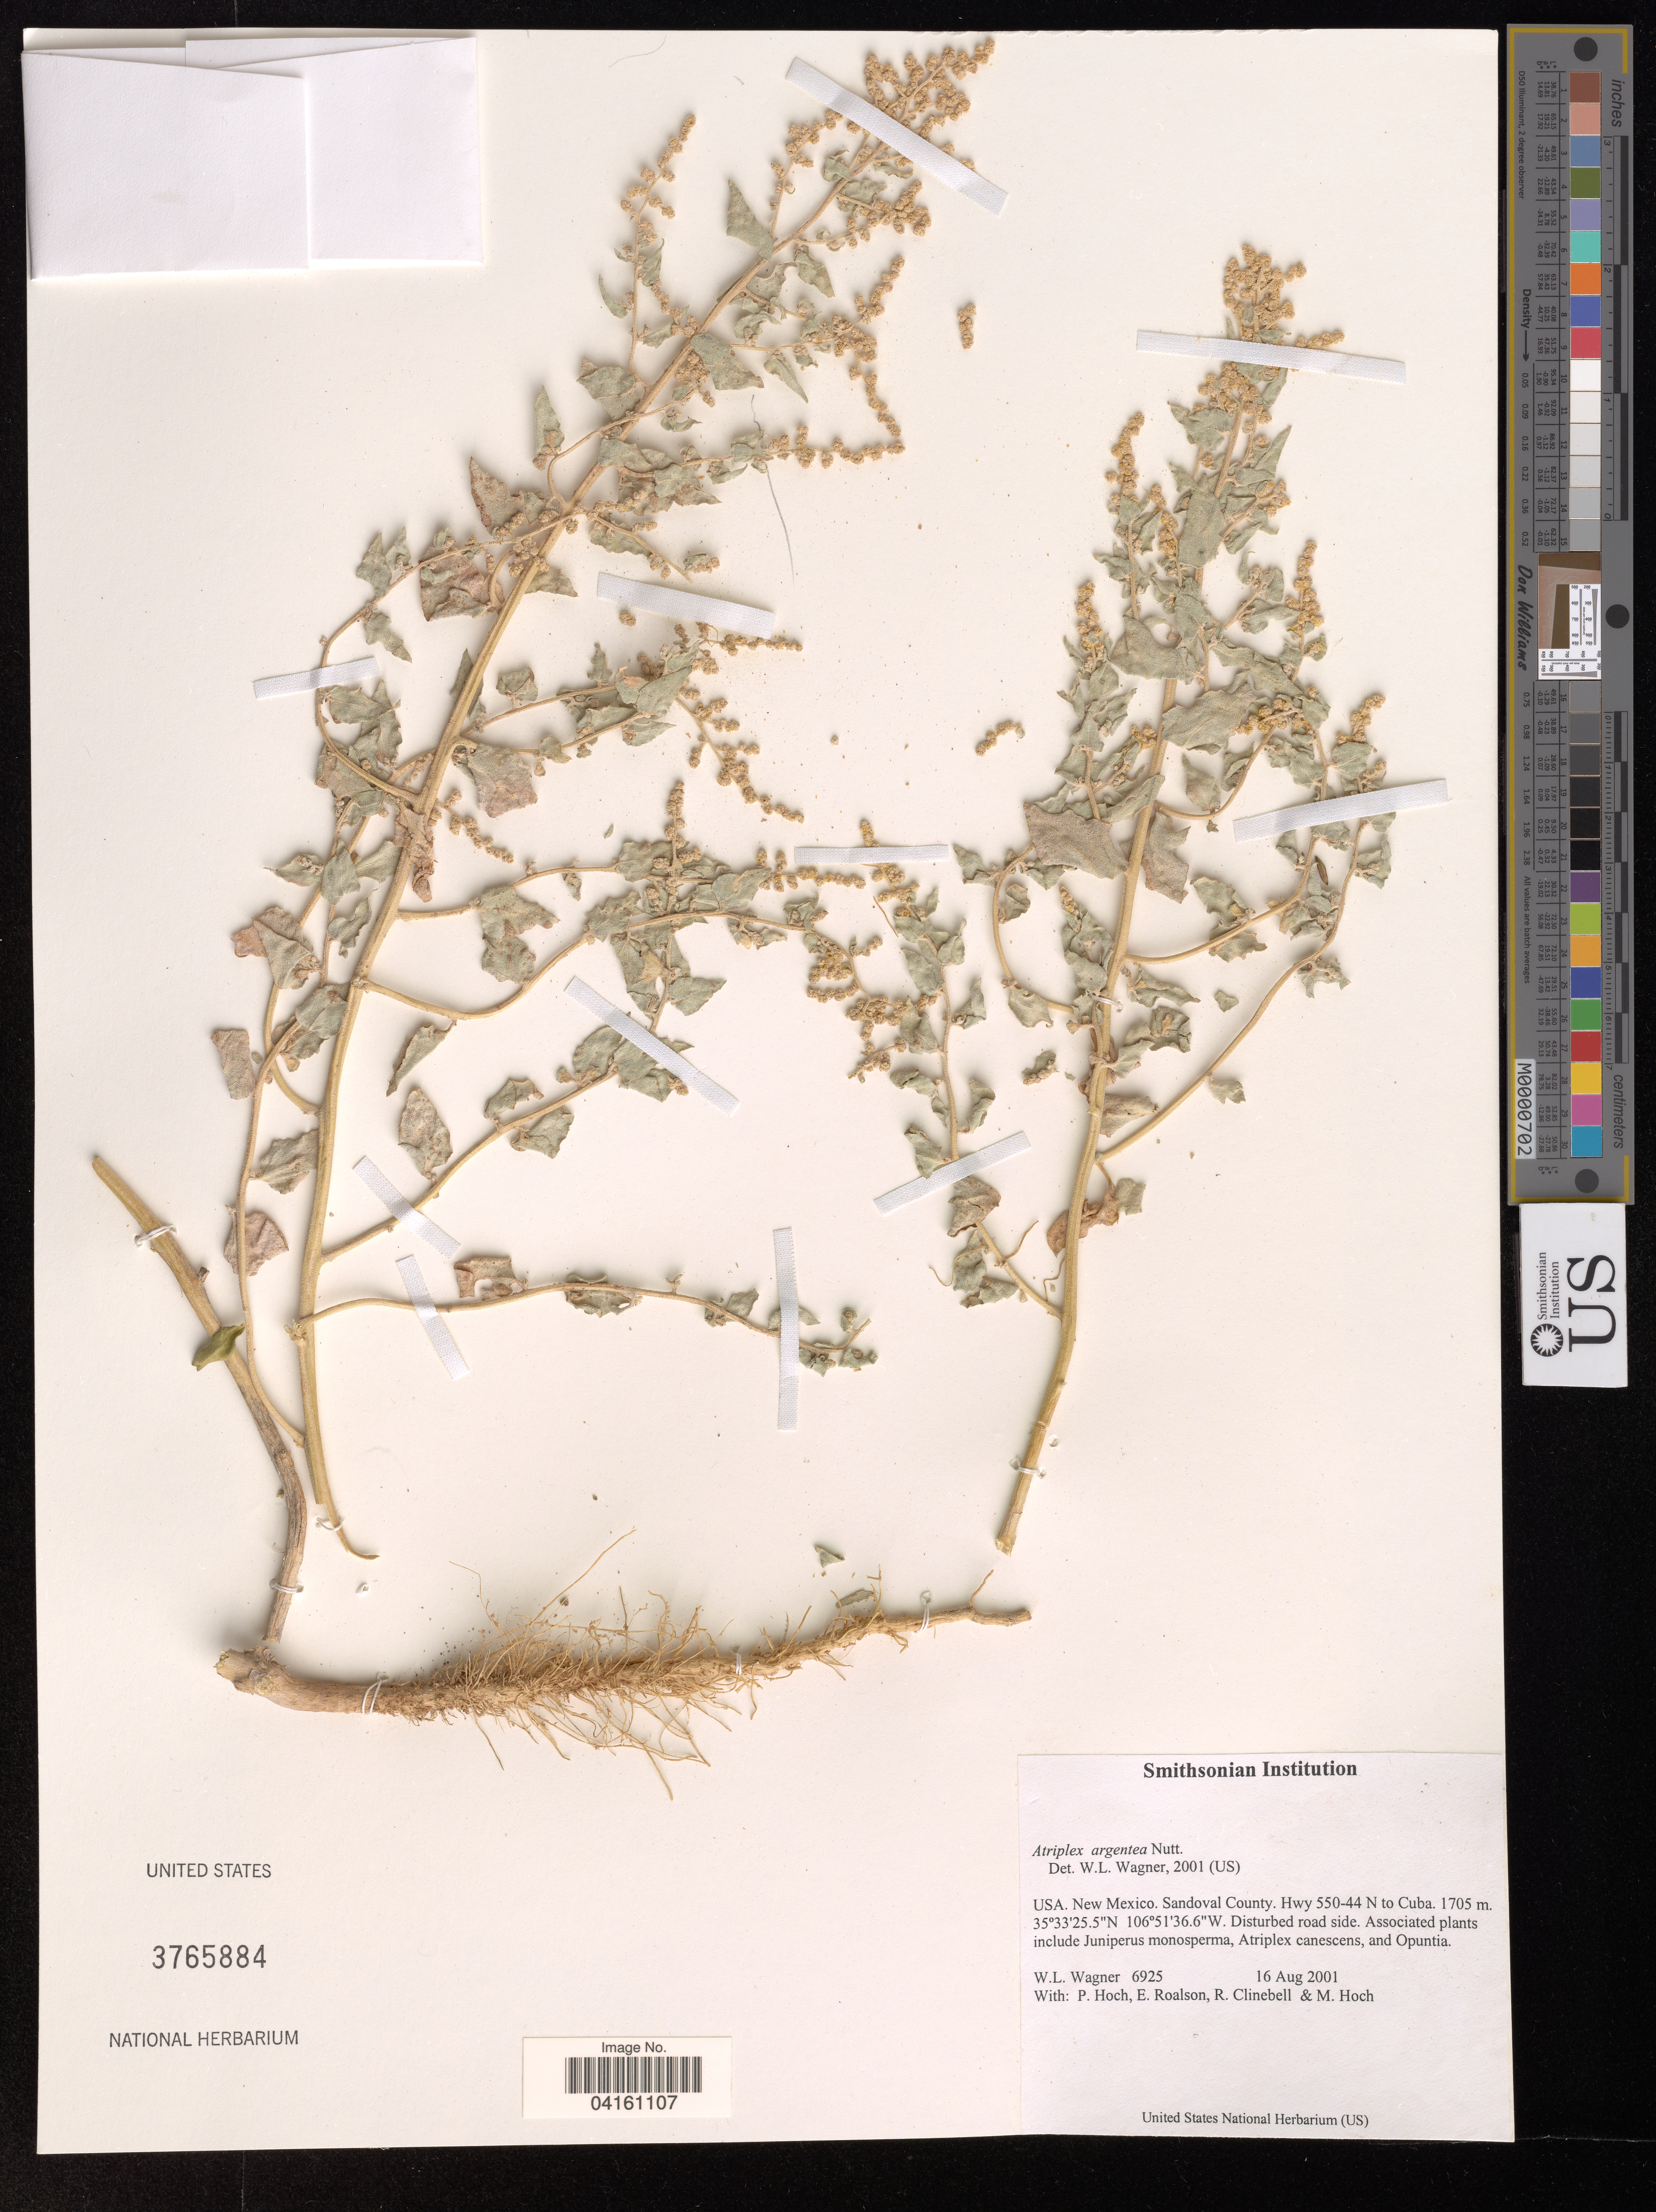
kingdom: Plantae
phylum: Tracheophyta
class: Magnoliopsida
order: Caryophyllales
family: Amaranthaceae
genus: Atriplex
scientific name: Atriplex argentea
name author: Nutt.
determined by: Wagner, W. L., (BOT), Smithsonian Institution - National Museum of Natural History (UNITED STATES)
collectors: W. L. Wagner, P. C. Hoch, E. H. Roalson, R. Clinebell & M. Hoch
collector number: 6925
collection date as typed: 16 Aug 2001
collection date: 2001-08-16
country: United States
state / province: New Mexico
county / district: Sandoval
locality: Hwy 550-44 N to Cuba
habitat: Disturbed road side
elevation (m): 1705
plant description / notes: MO, US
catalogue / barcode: US 3765884